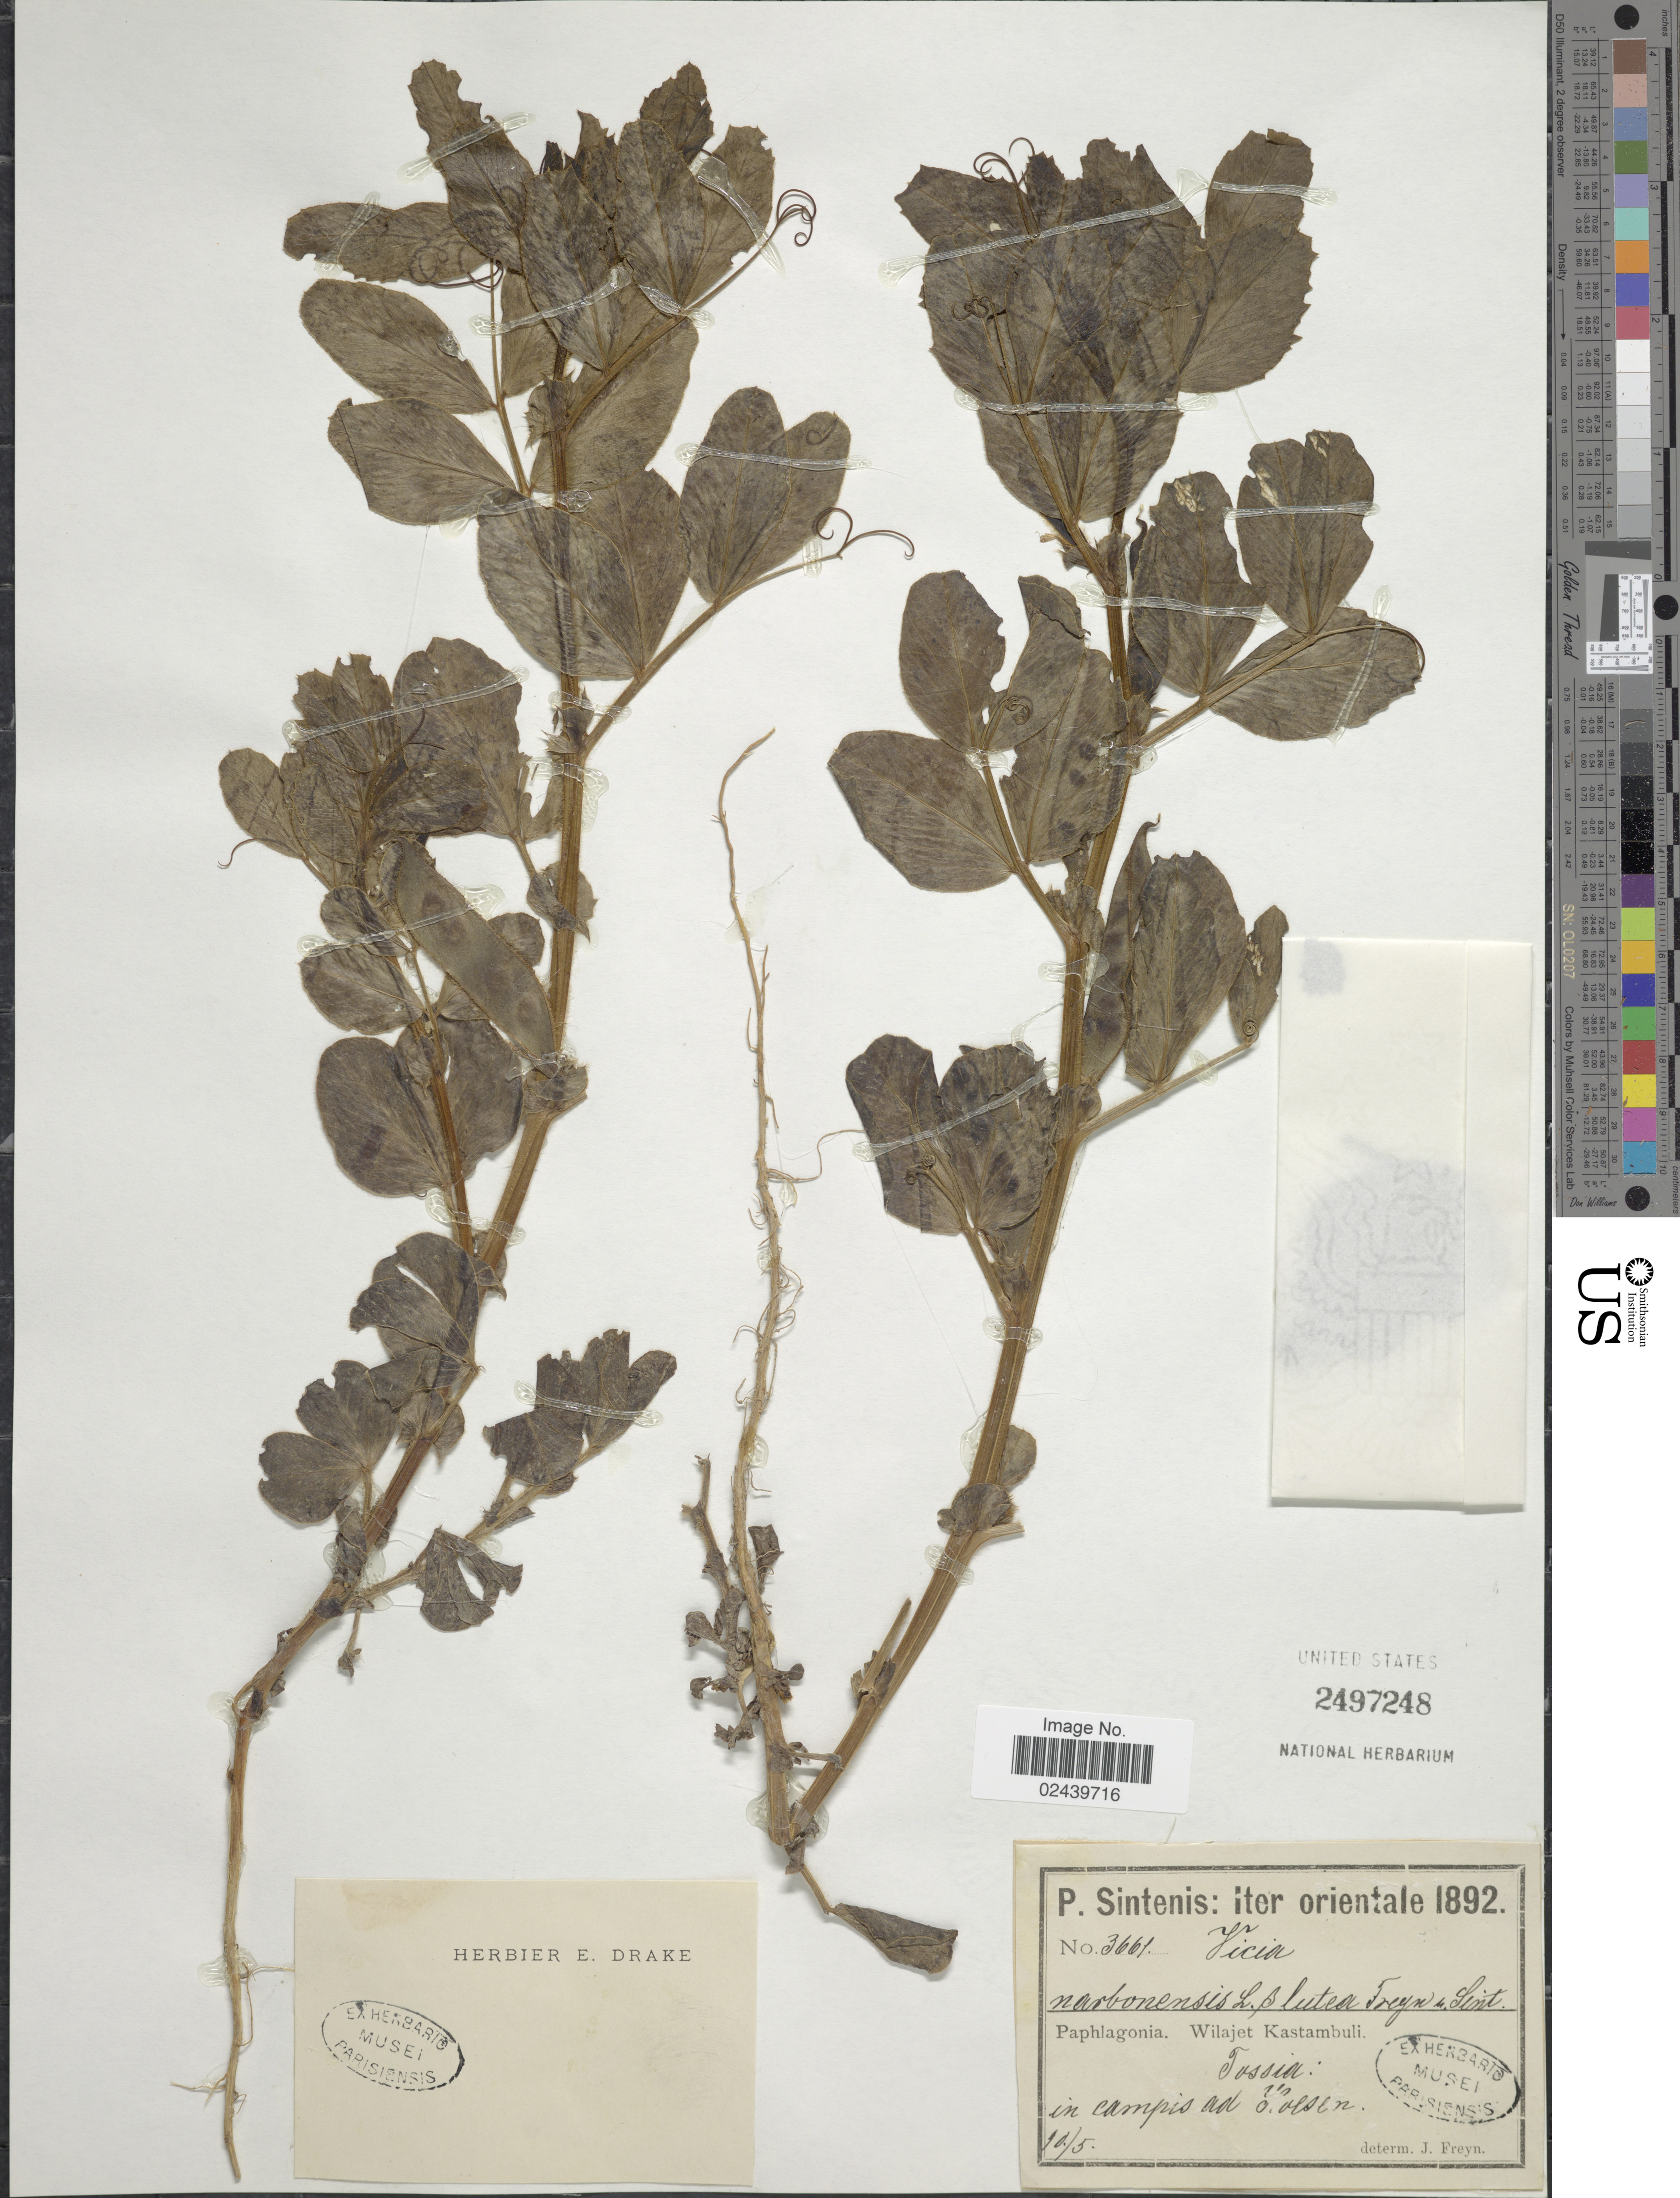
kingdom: Plantae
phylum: Tracheophyta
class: Magnoliopsida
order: Fabales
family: Fabaceae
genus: Vicia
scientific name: Vicia narbonensis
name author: L.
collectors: P. Sintenis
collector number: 3661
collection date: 1892-05-10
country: Turkey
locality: Orientale. Paphlagonia. Wilajet Kastambuli. Tossia: ad Koesen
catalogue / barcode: US 2497248